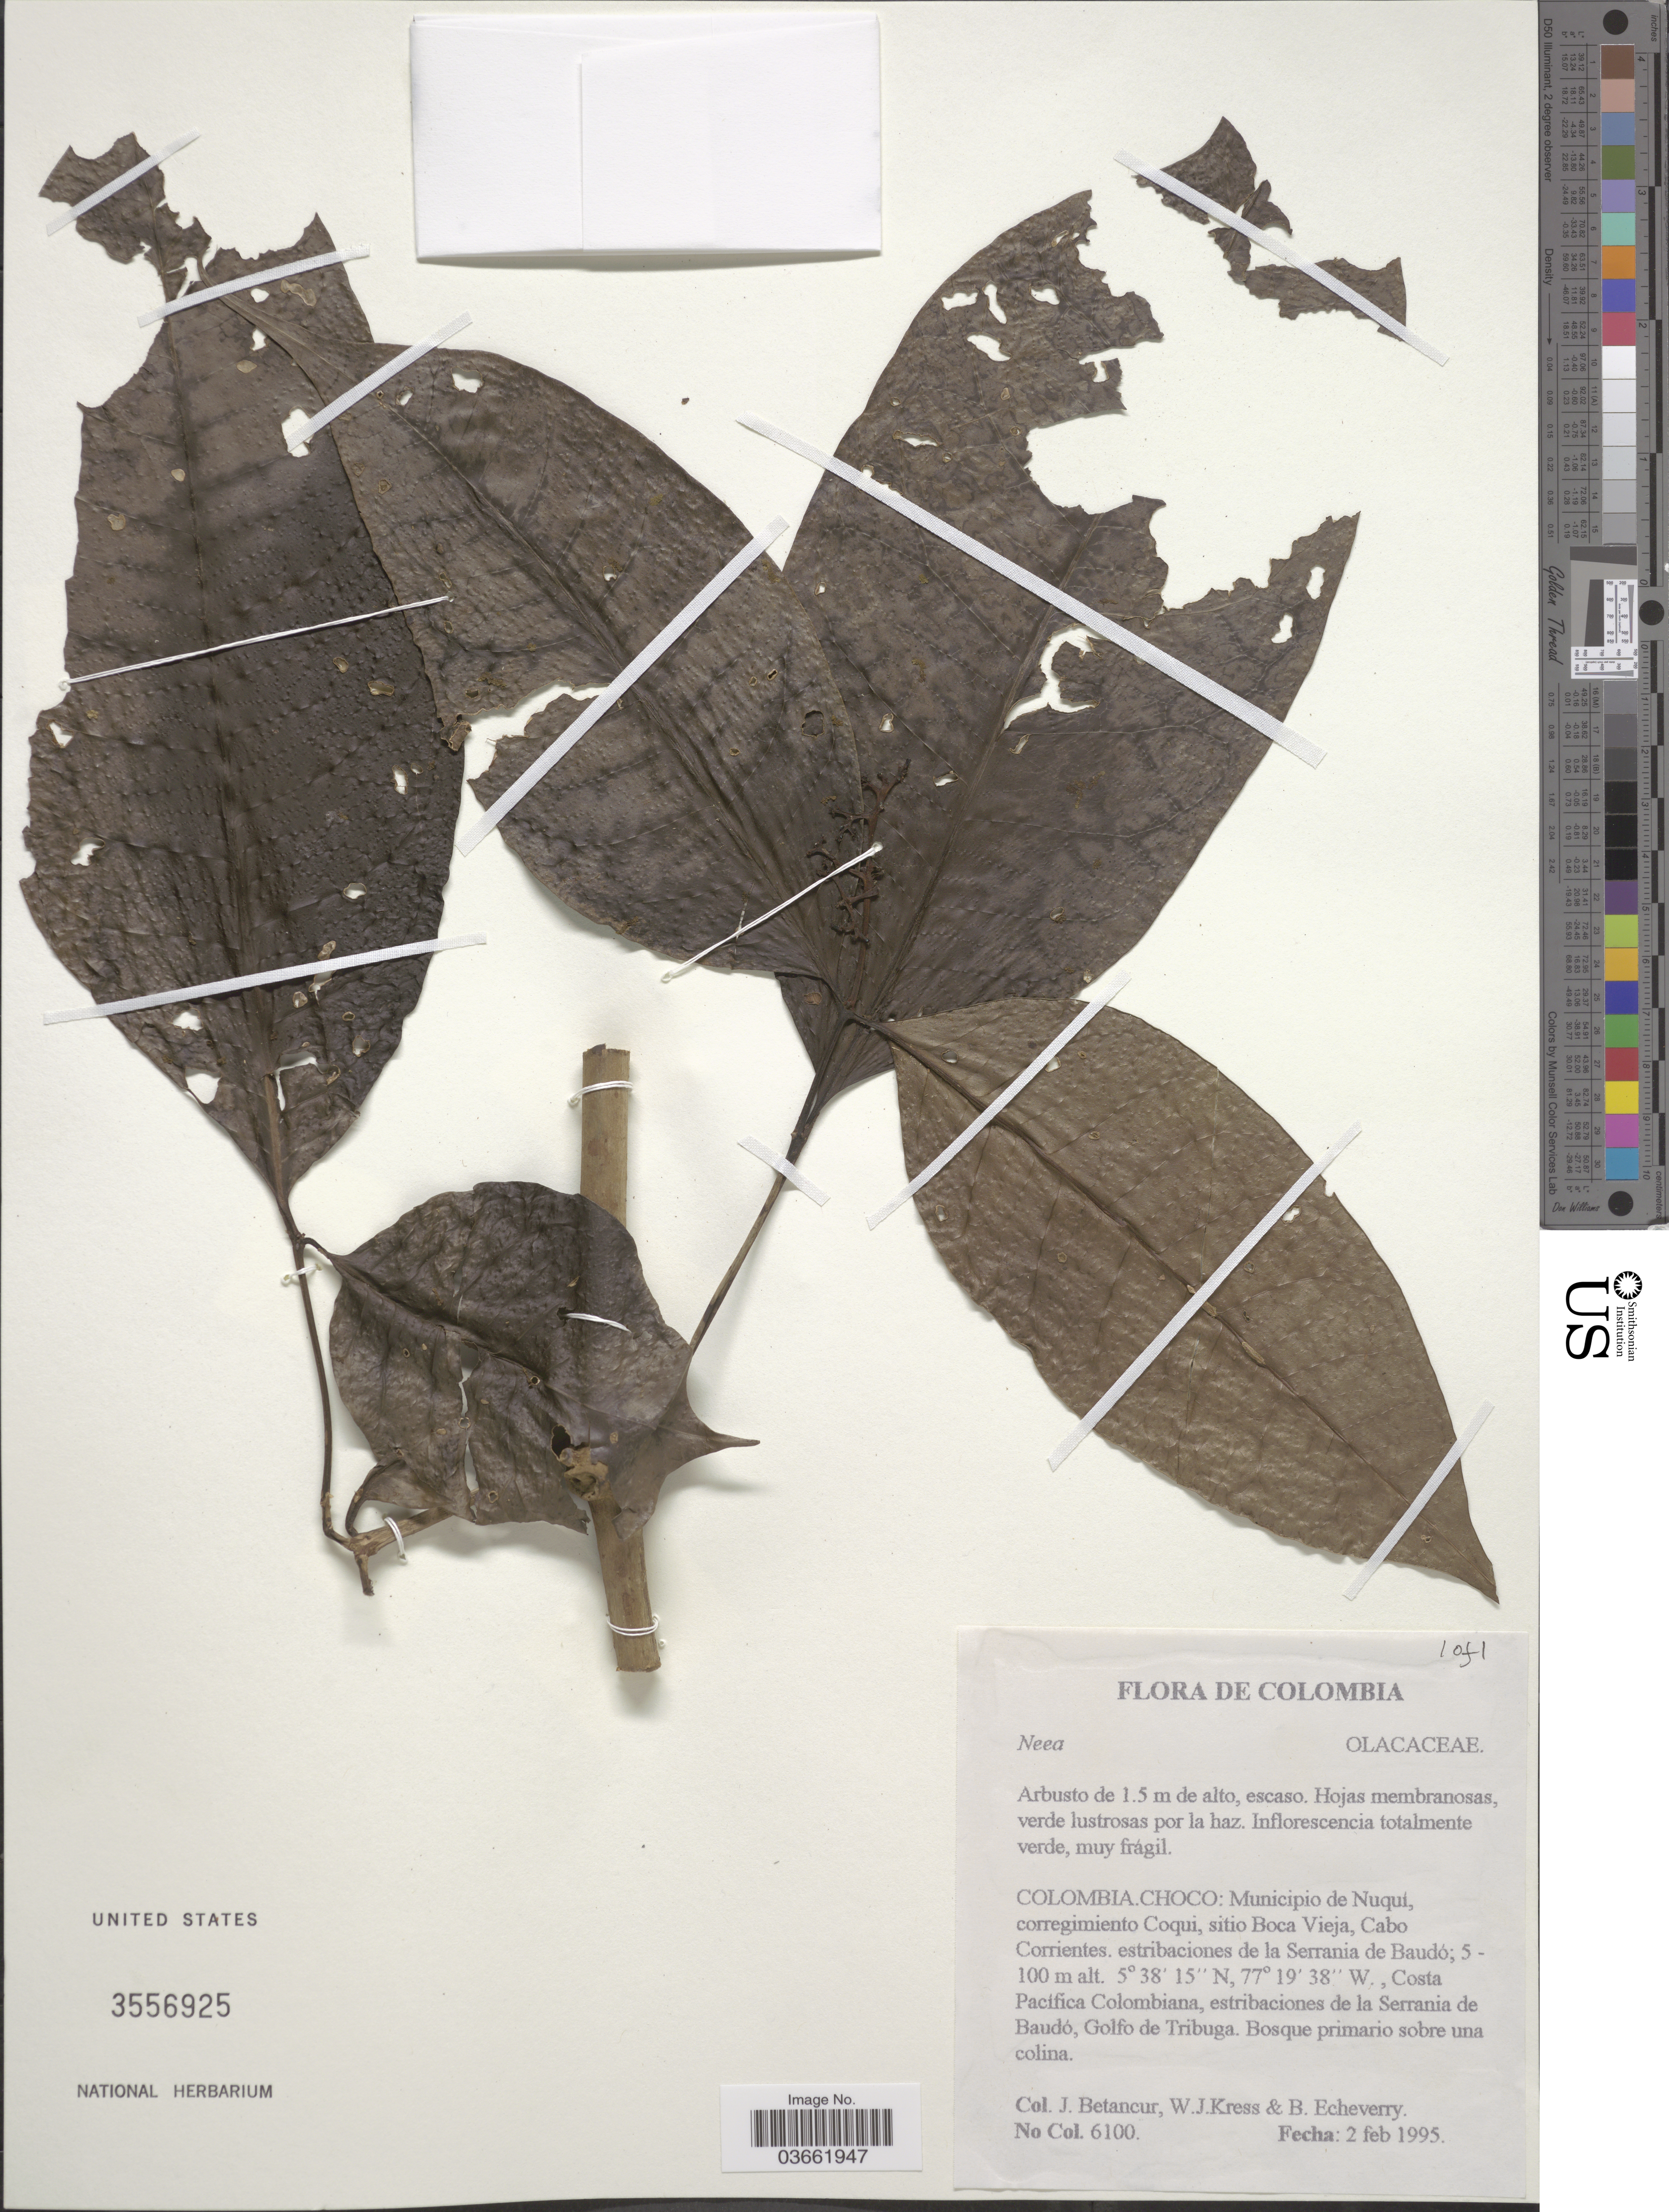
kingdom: Plantae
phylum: Tracheophyta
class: Magnoliopsida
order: Caryophyllales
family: Nyctaginaceae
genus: Neea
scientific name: Neea sp.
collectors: J. Betancur, W. J. Kress & B. Echeverry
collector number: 6100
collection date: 1995-02-02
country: Colombia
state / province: Chocó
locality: Municipio de Nuqui, corregimiento Coqui, sitio Boca Vieja, Cabo Corrientes. estribaciones de la Serrania de Baudó.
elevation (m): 5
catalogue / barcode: US 3556925